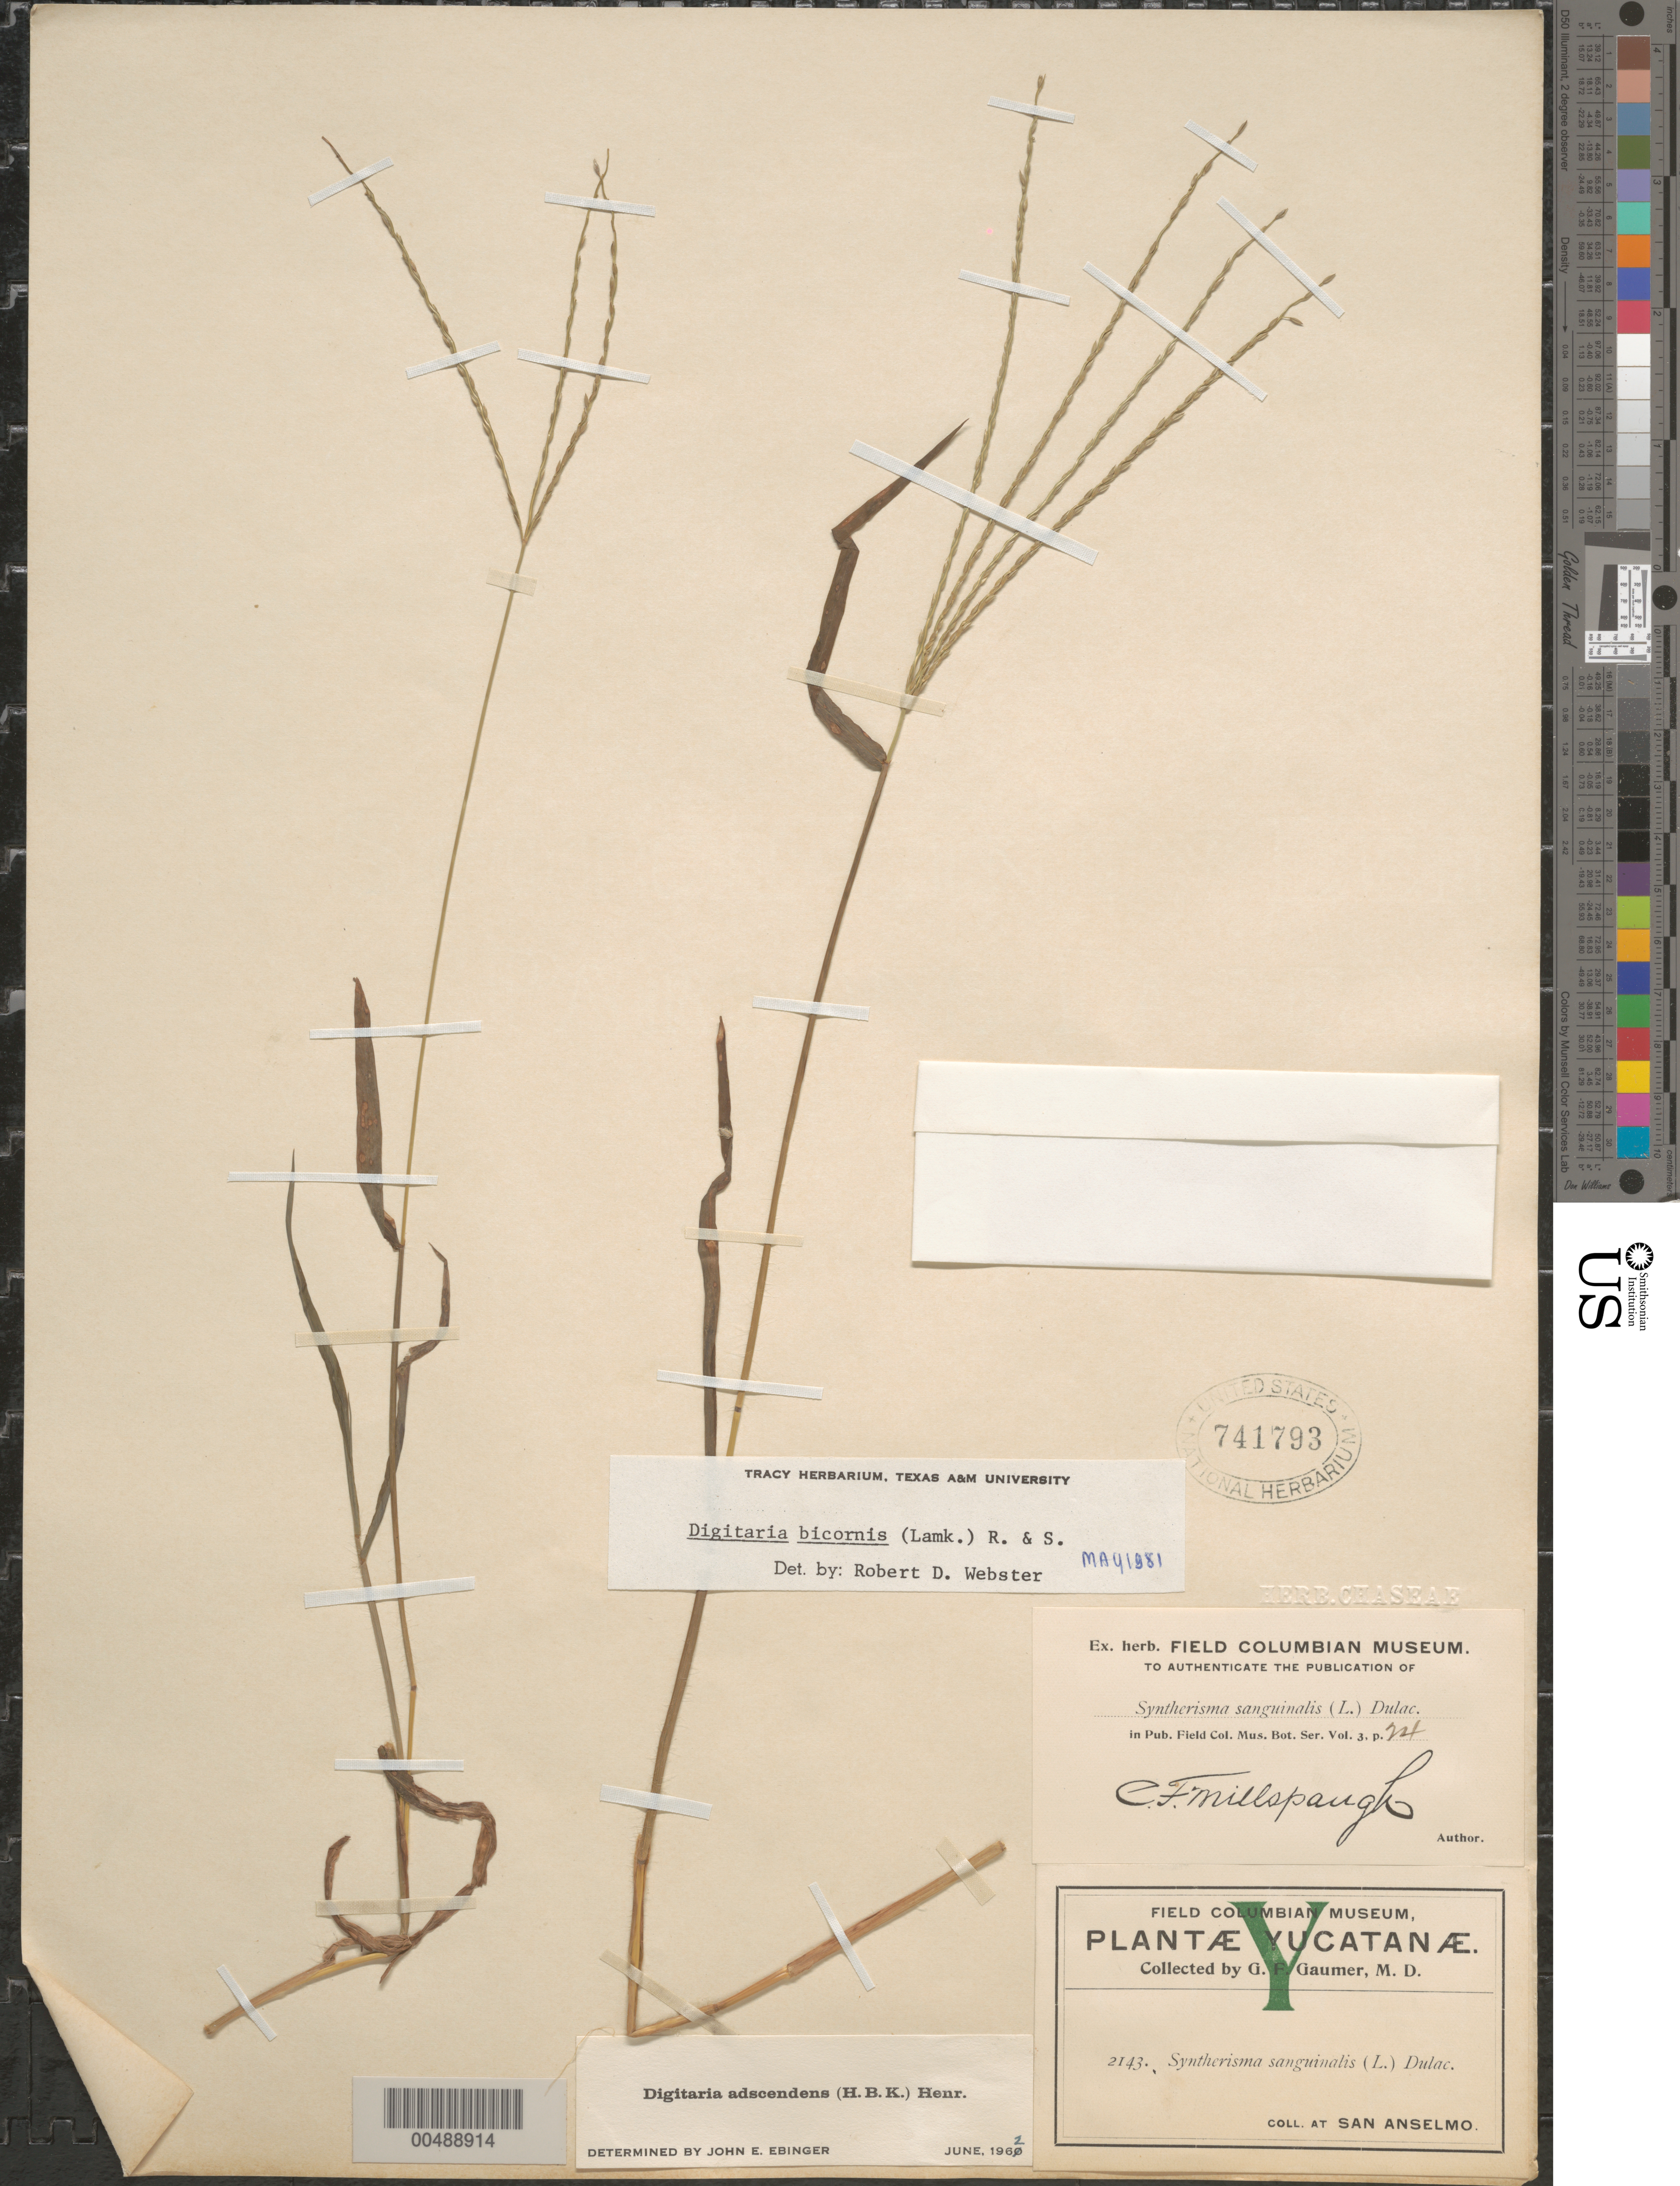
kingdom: Plantae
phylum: Tracheophyta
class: Liliopsida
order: Poales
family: Poaceae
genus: Digitaria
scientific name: Digitaria bicornis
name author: (Lam.) Roem. & Schult.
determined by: Webster, Robert D.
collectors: G. F. Gaumer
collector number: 2143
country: Mexico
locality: San Anselmo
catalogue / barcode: US 741793